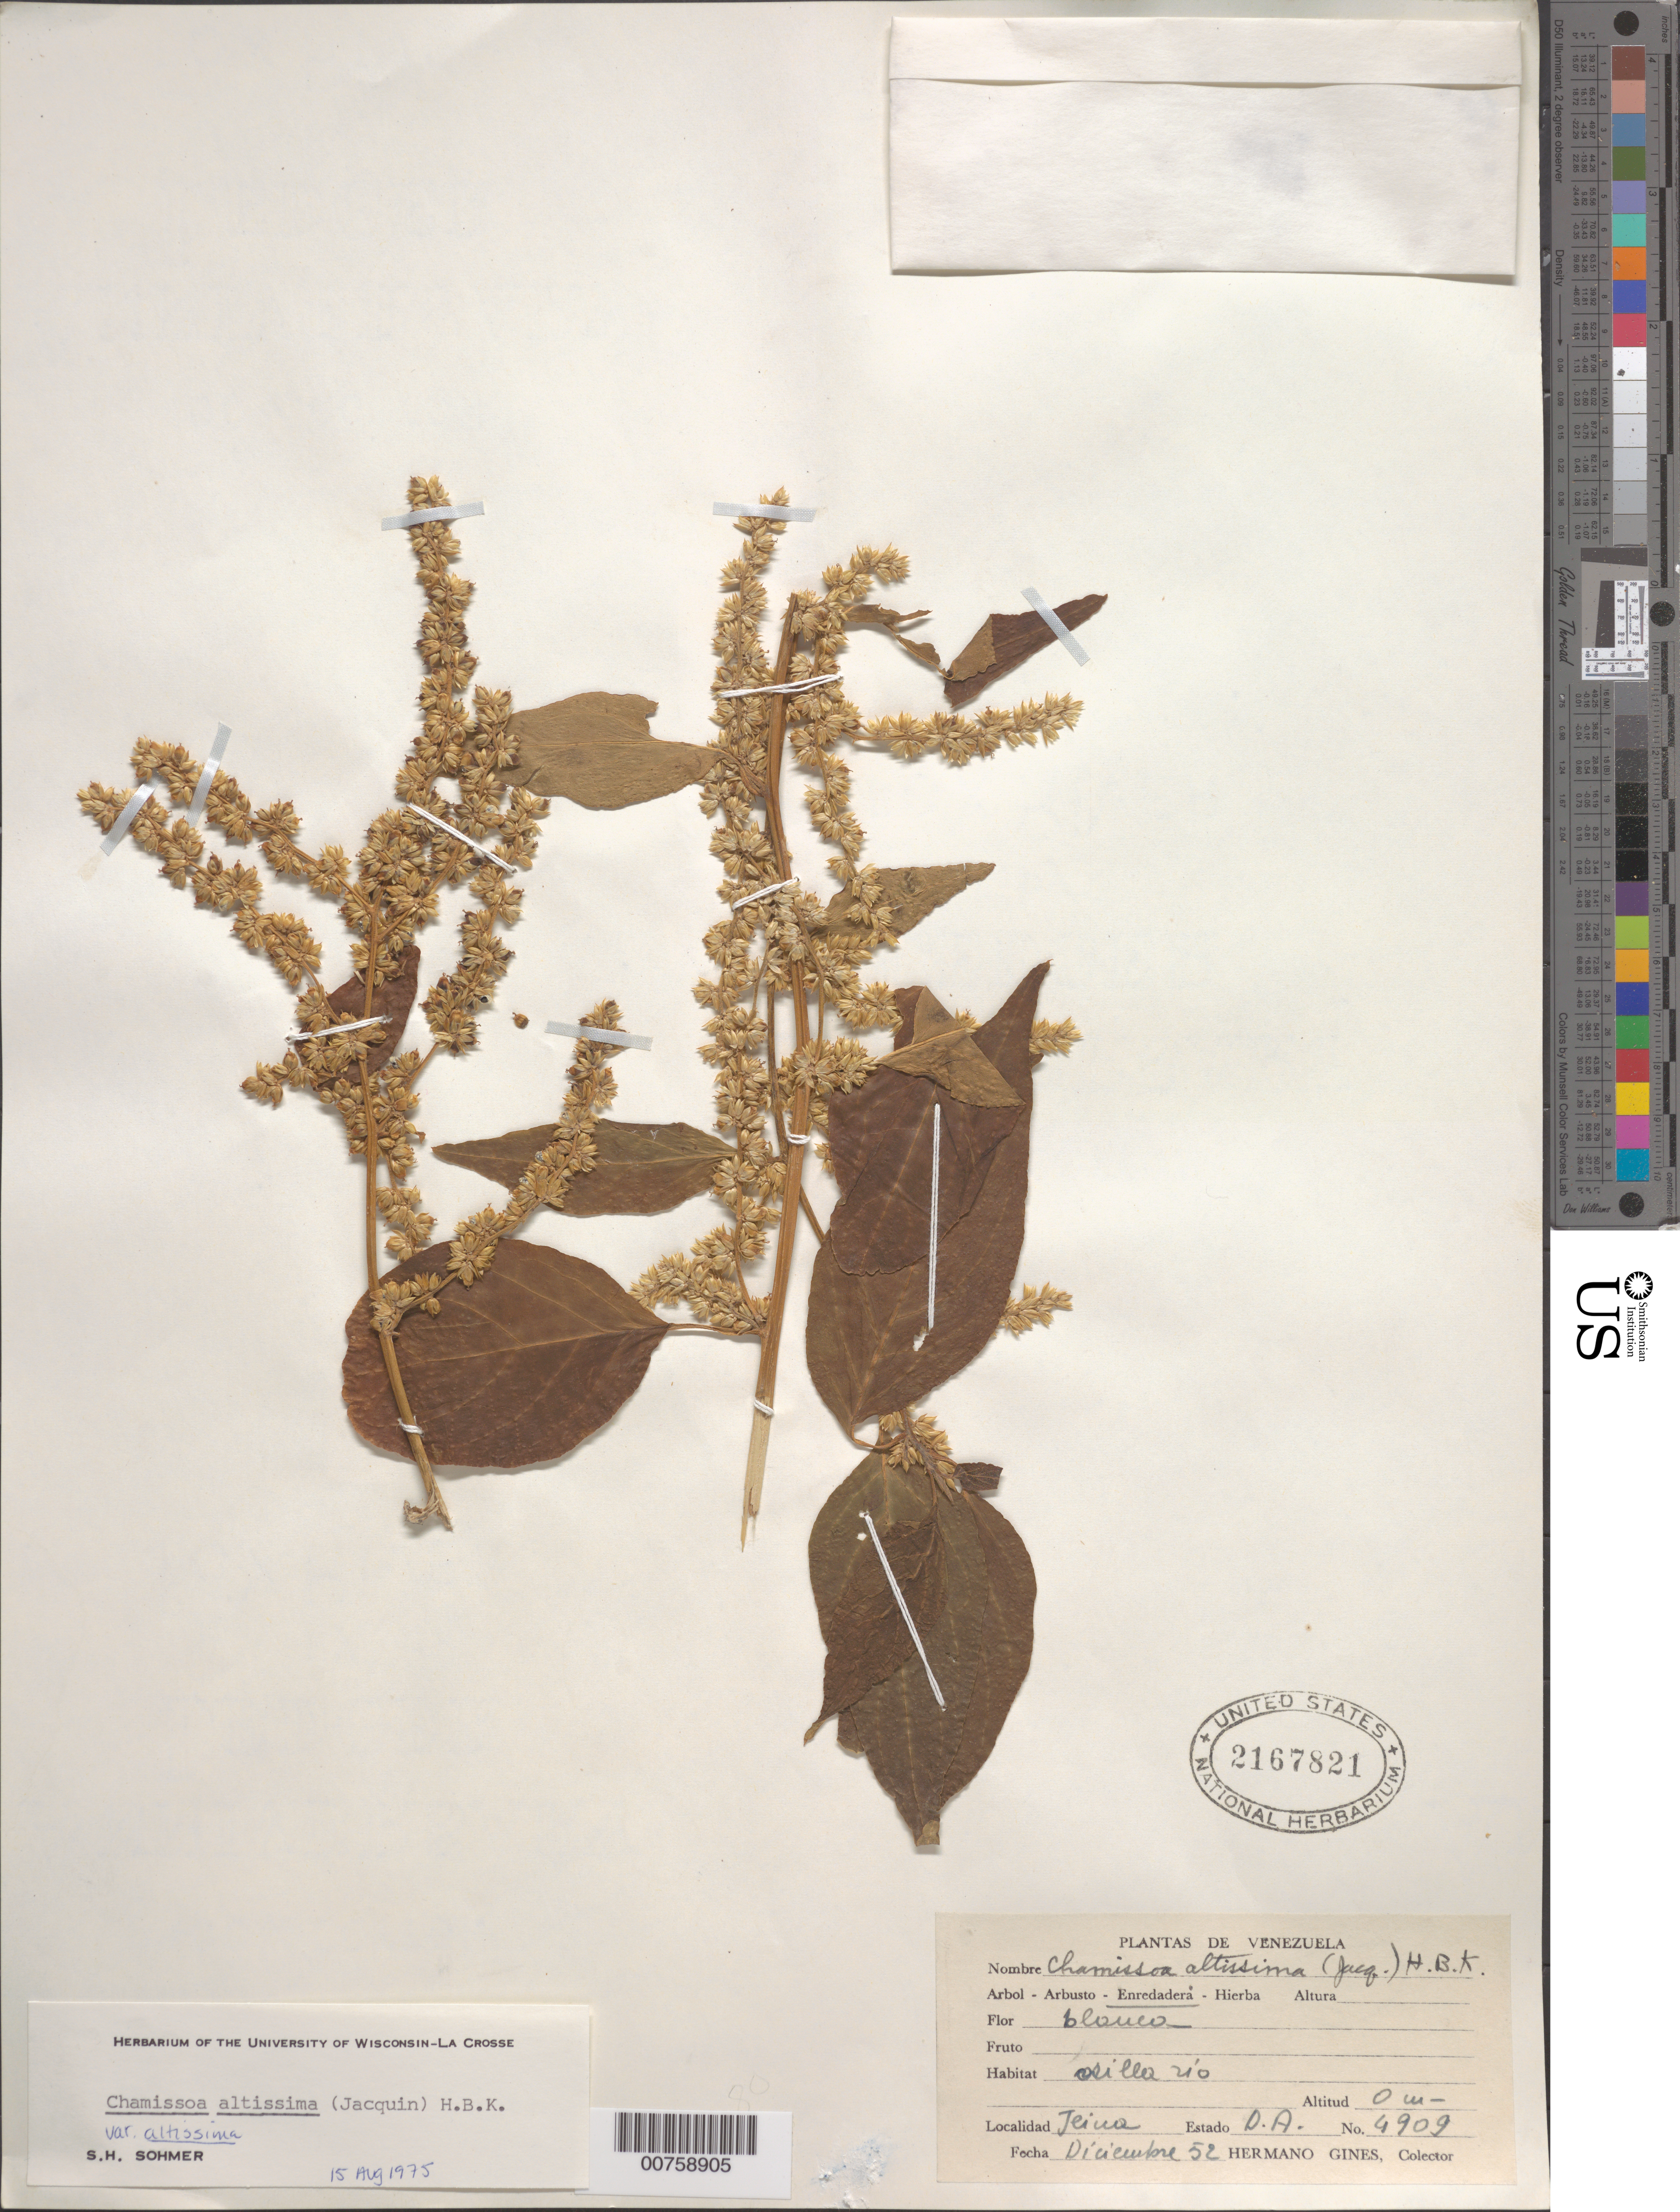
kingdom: Plantae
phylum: Tracheophyta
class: Magnoliopsida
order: Caryophyllales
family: Amaranthaceae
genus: Chamissoa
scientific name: Chamissoa altissima var. altissima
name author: (Jacq.) Kunth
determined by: Sohmer, S. H.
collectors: H. Gines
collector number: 4909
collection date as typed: Dec-52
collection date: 1952-12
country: Venezuela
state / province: Delta Amacuro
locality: Teiua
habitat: Orillas río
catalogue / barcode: US 2167821